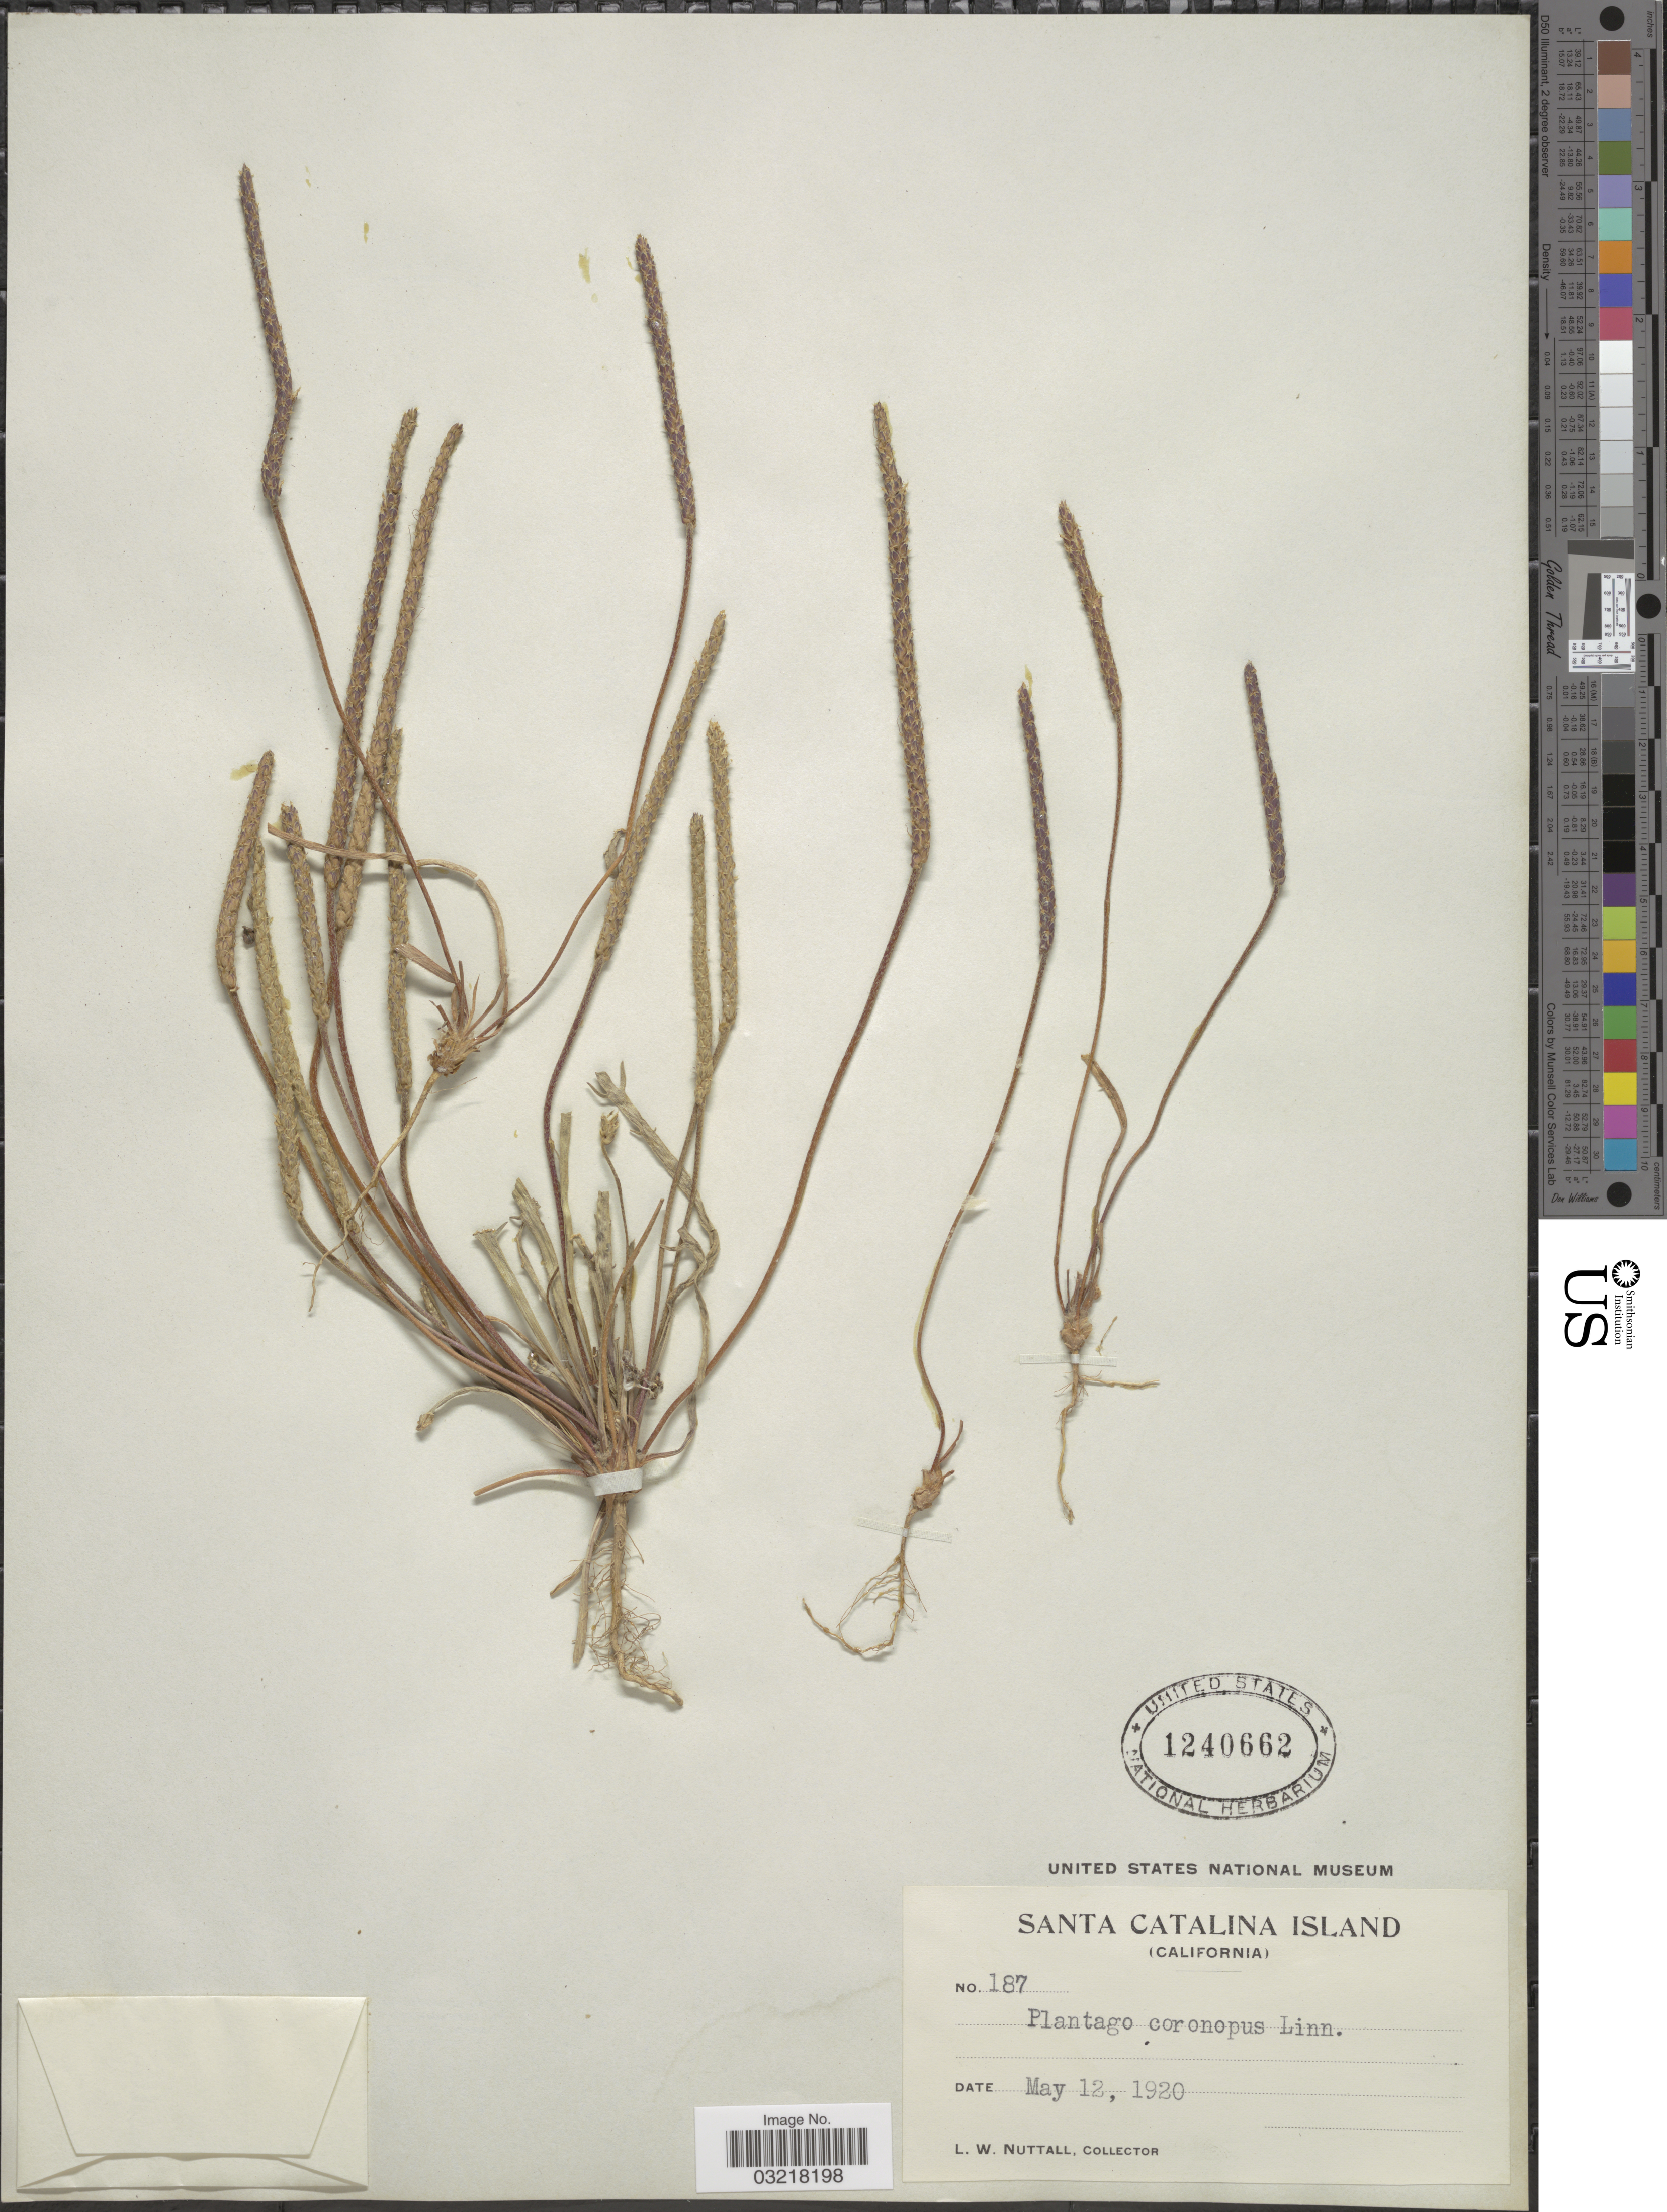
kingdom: Plantae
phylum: Tracheophyta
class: Magnoliopsida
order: Lamiales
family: Plantaginaceae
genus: Plantago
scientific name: Plantago coronopus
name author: L.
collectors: L. W. Nuttall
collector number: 187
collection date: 1920-05-12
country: United States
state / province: California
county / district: Los Angeles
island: Santa Catalina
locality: Santa Catalina Island.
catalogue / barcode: US 1240662